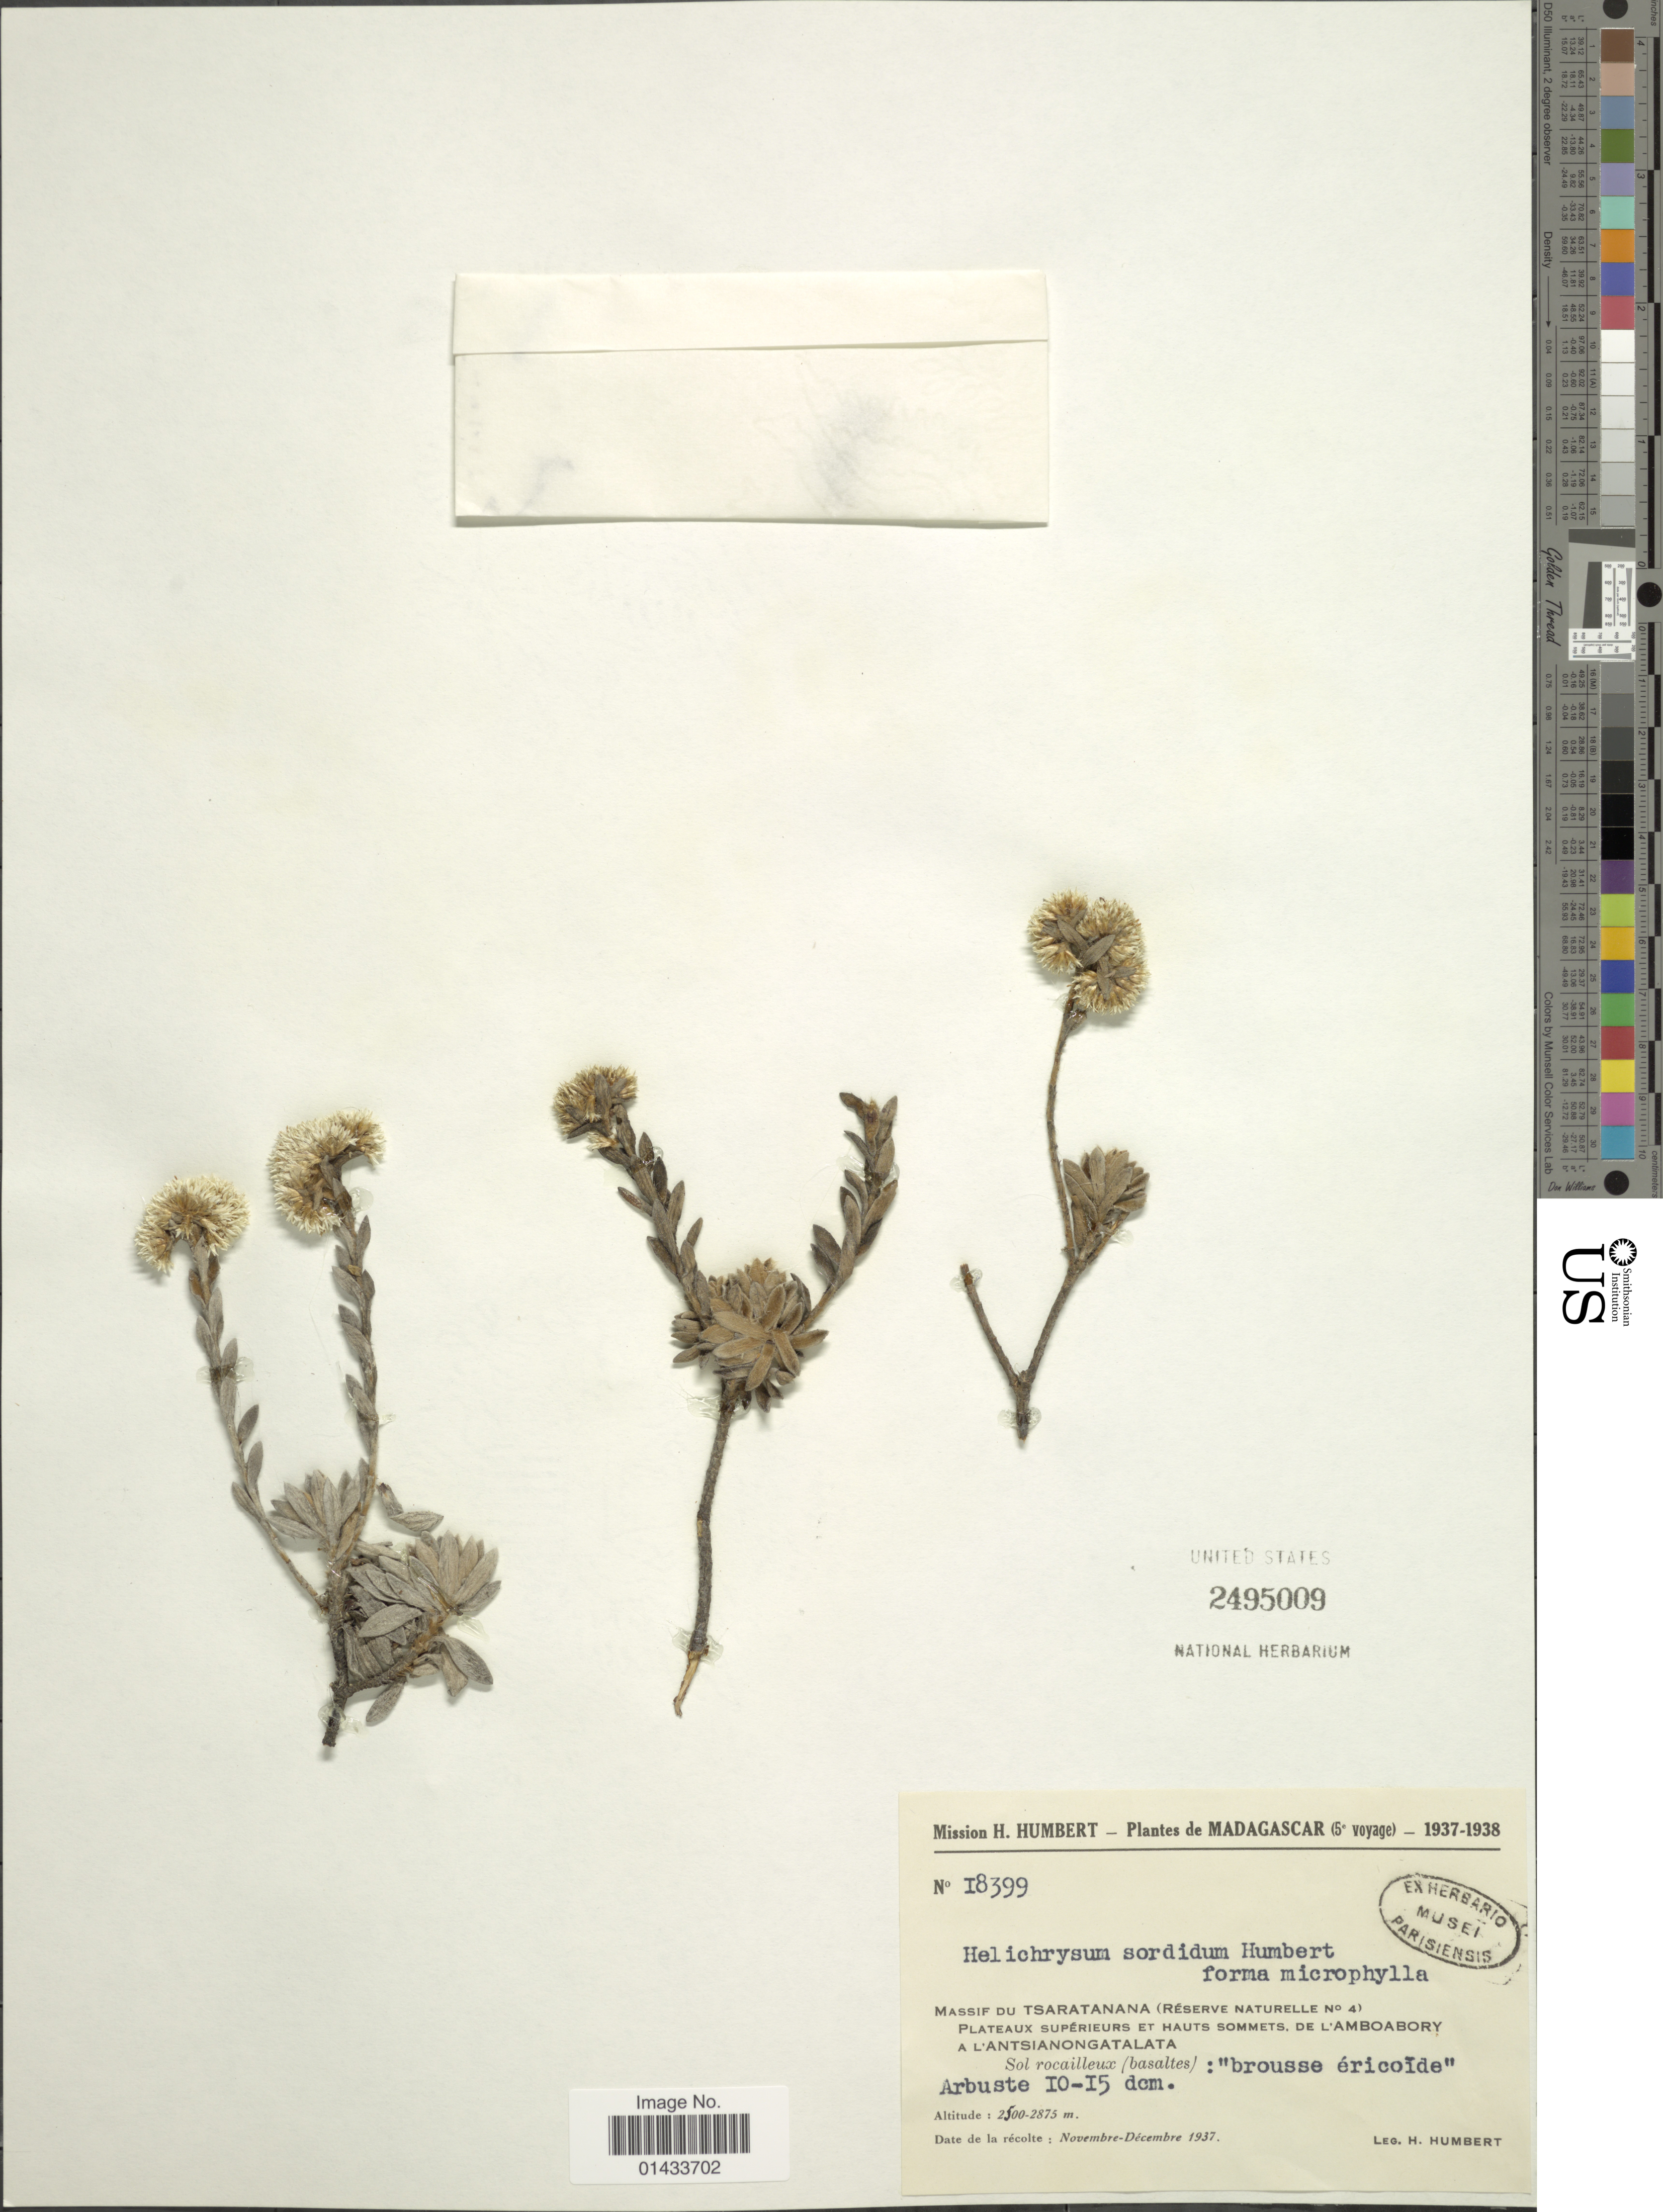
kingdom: Plantae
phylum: Tracheophyta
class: Magnoliopsida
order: Asterales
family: Asteraceae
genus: Helichrysum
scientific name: Helichrysum sordidum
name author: Humbert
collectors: H. Humbert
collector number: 18399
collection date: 1937-11/1937-12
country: Madagascar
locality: Massif du Tsaratanana (Reserve Naturelle No. 4) Plateaux Superieurs et Hautes Sommets, de l' Amboabory a l' Antsianongatalata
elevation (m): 2500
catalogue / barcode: US 2495009